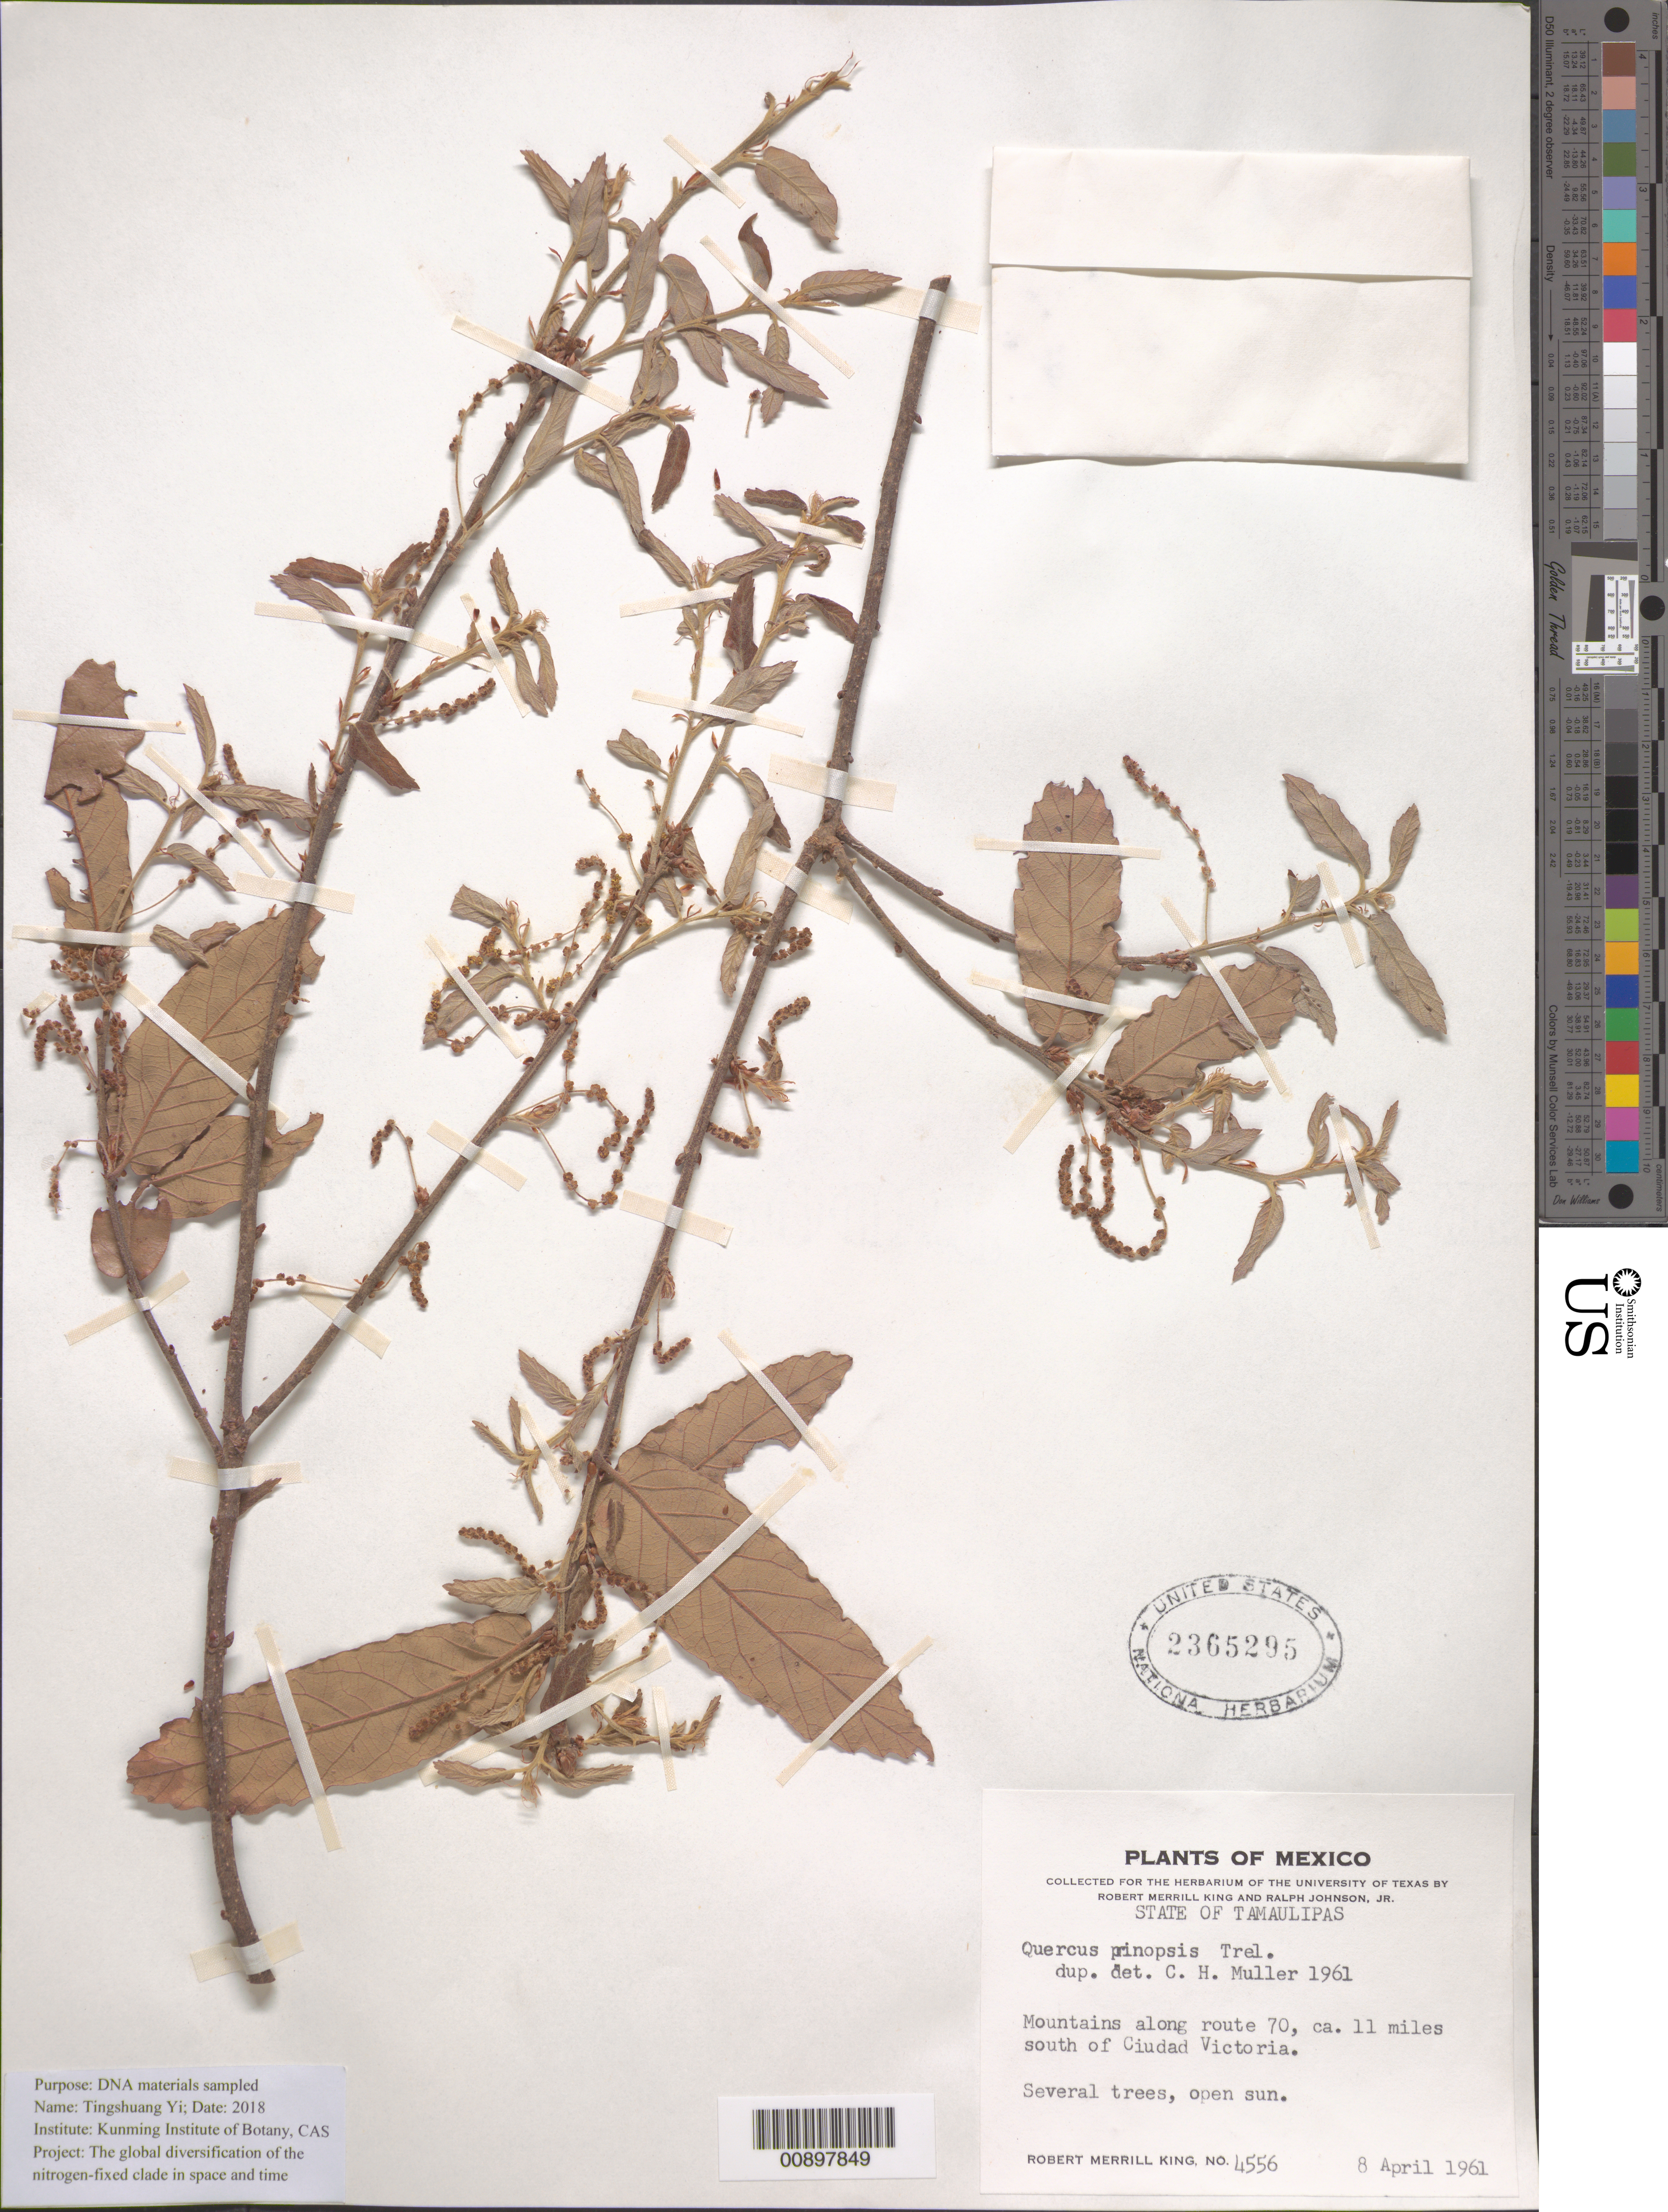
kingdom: Plantae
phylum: Tracheophyta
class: Magnoliopsida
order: Fagales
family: Fagaceae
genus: Quercus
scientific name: Quercus prinopsis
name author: Trel.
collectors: R. M. King & R. Johnson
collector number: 4556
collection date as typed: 08 Apr 1961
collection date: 1961-04-08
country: Mexico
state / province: Tamaulipas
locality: Mountains along route 70, ca. 11 miles south of Ciudad Victoria, Tamaulipas.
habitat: Mountains. Open sun.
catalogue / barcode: US 2365295